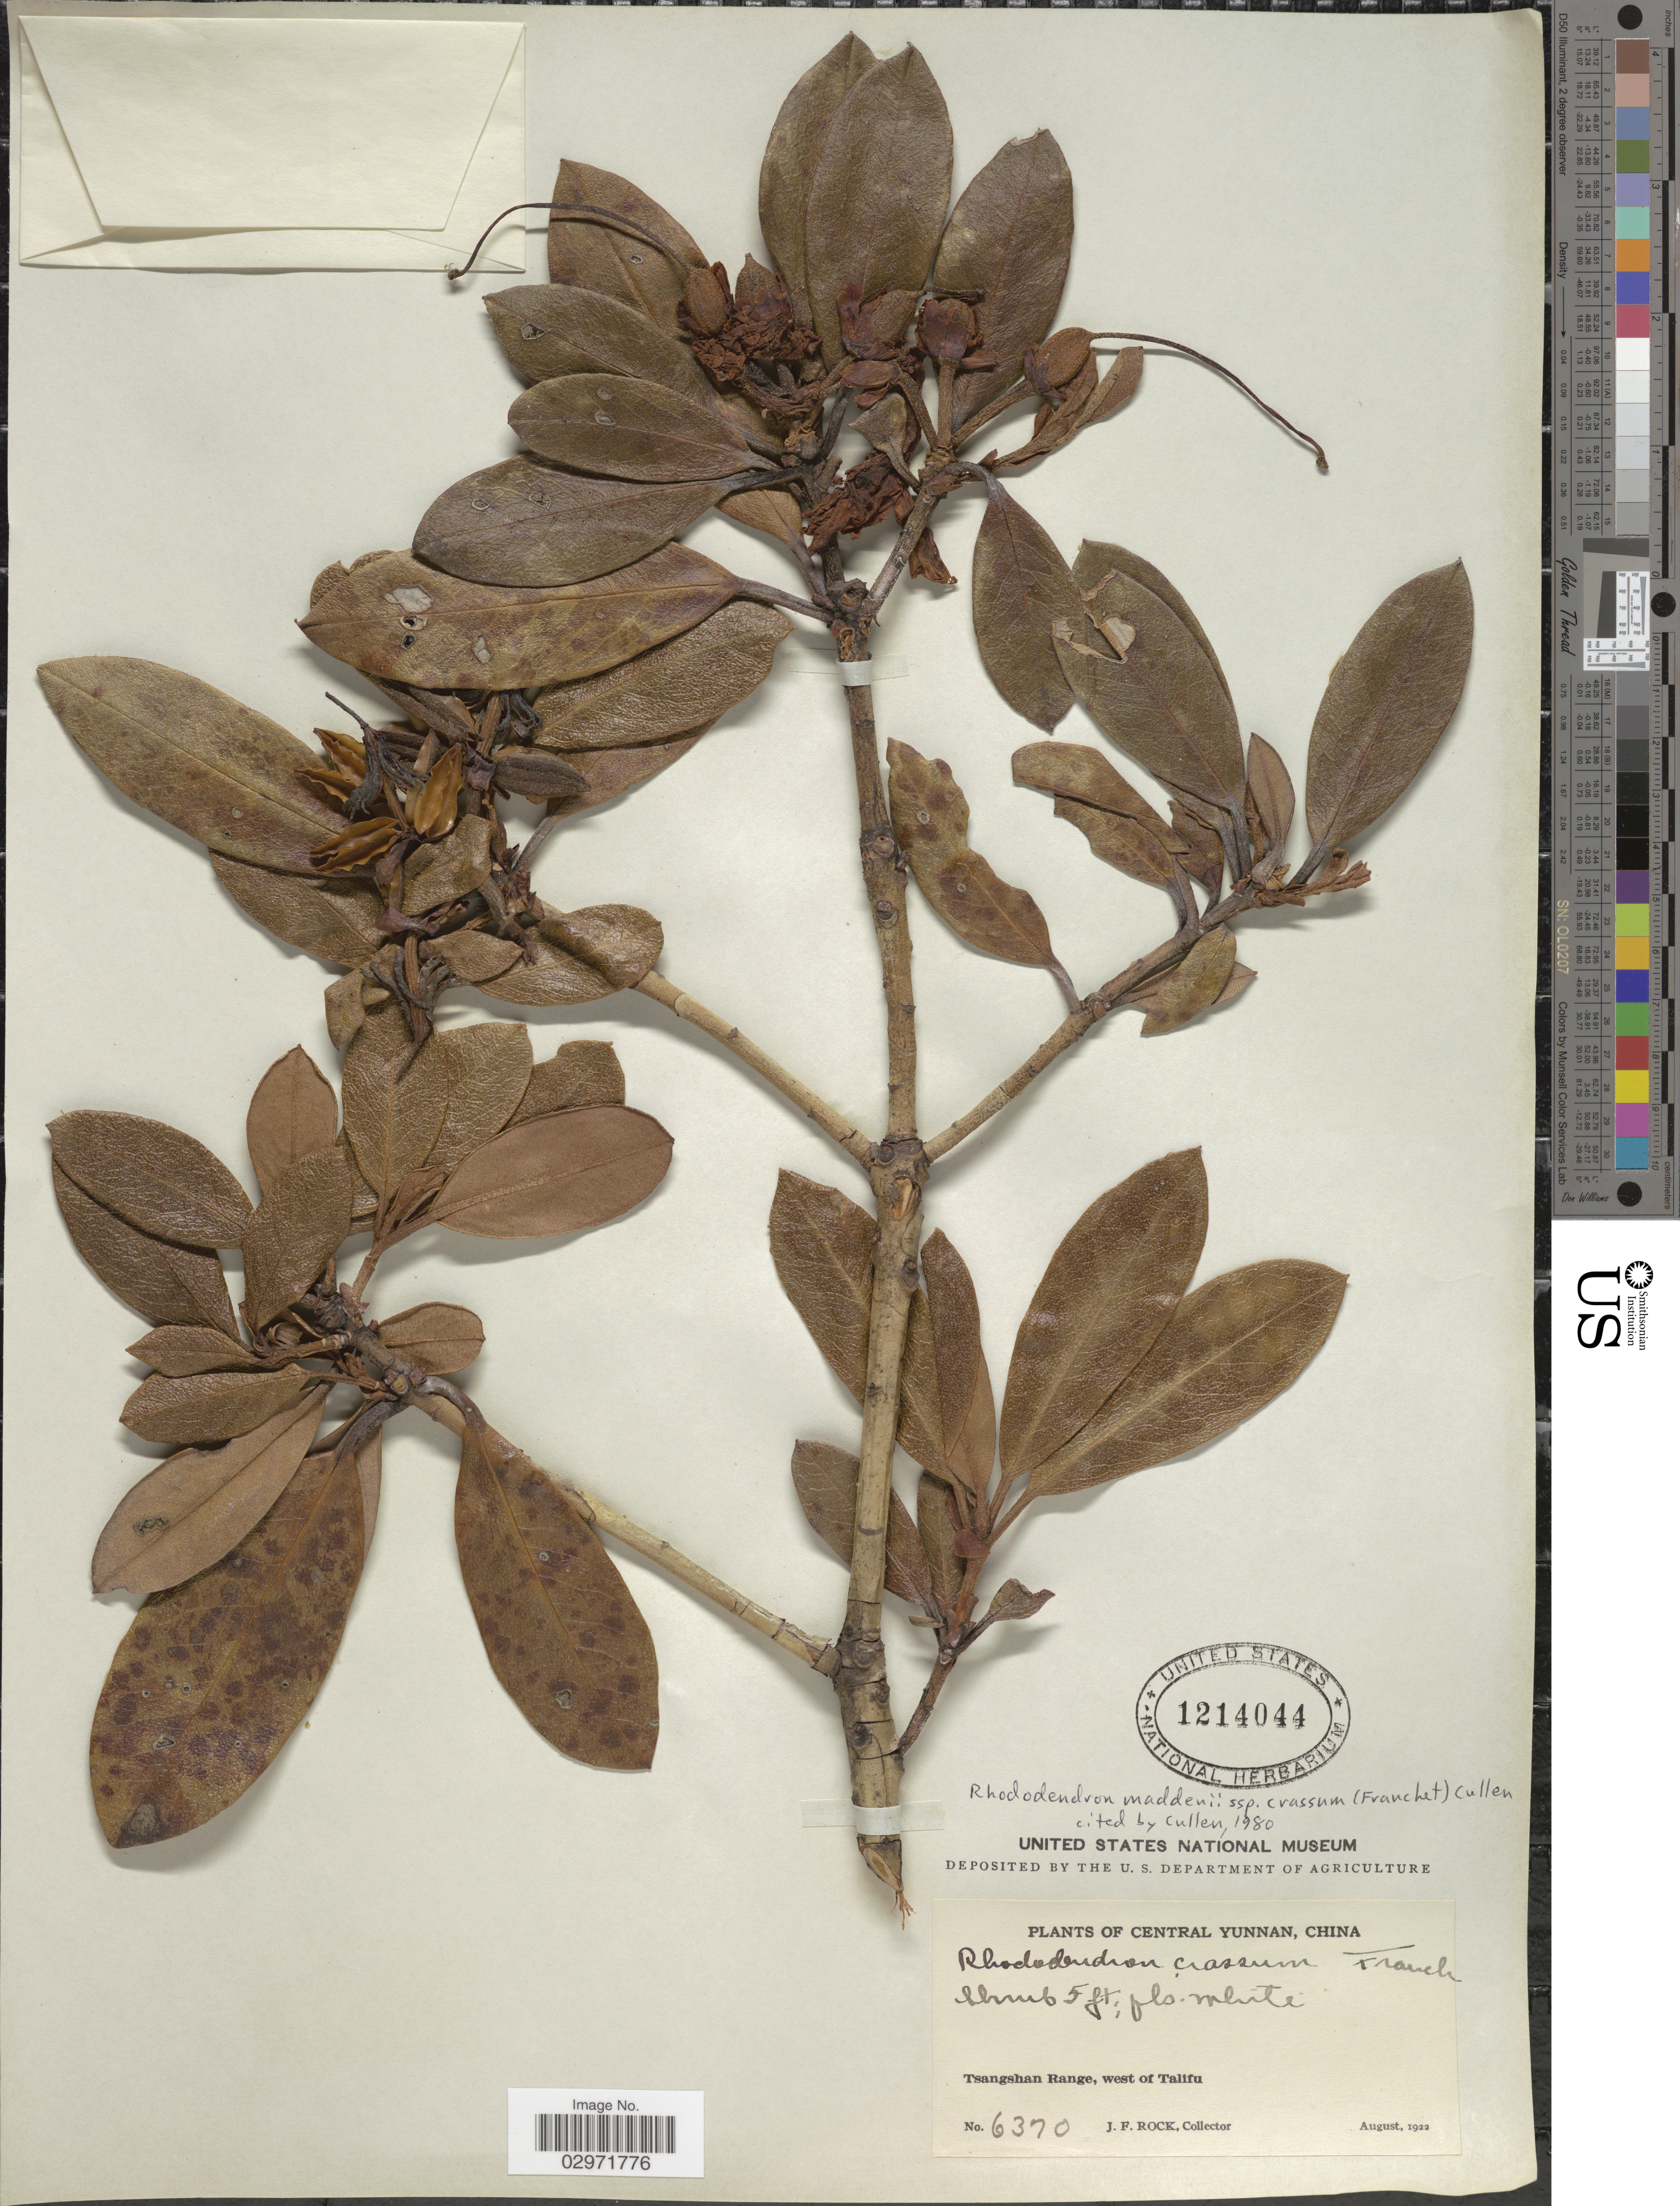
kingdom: Plantae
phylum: Tracheophyta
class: Magnoliopsida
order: Ericales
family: Ericaceae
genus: Rhododendron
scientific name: Rhododendron maddenii subsp. crassum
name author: (Franch.) Cullen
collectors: J. Rock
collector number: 6370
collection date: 1922-08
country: China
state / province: Yunnan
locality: Central Yunnan. Tsangshan Range, west of Talifu.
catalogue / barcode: US 1214044